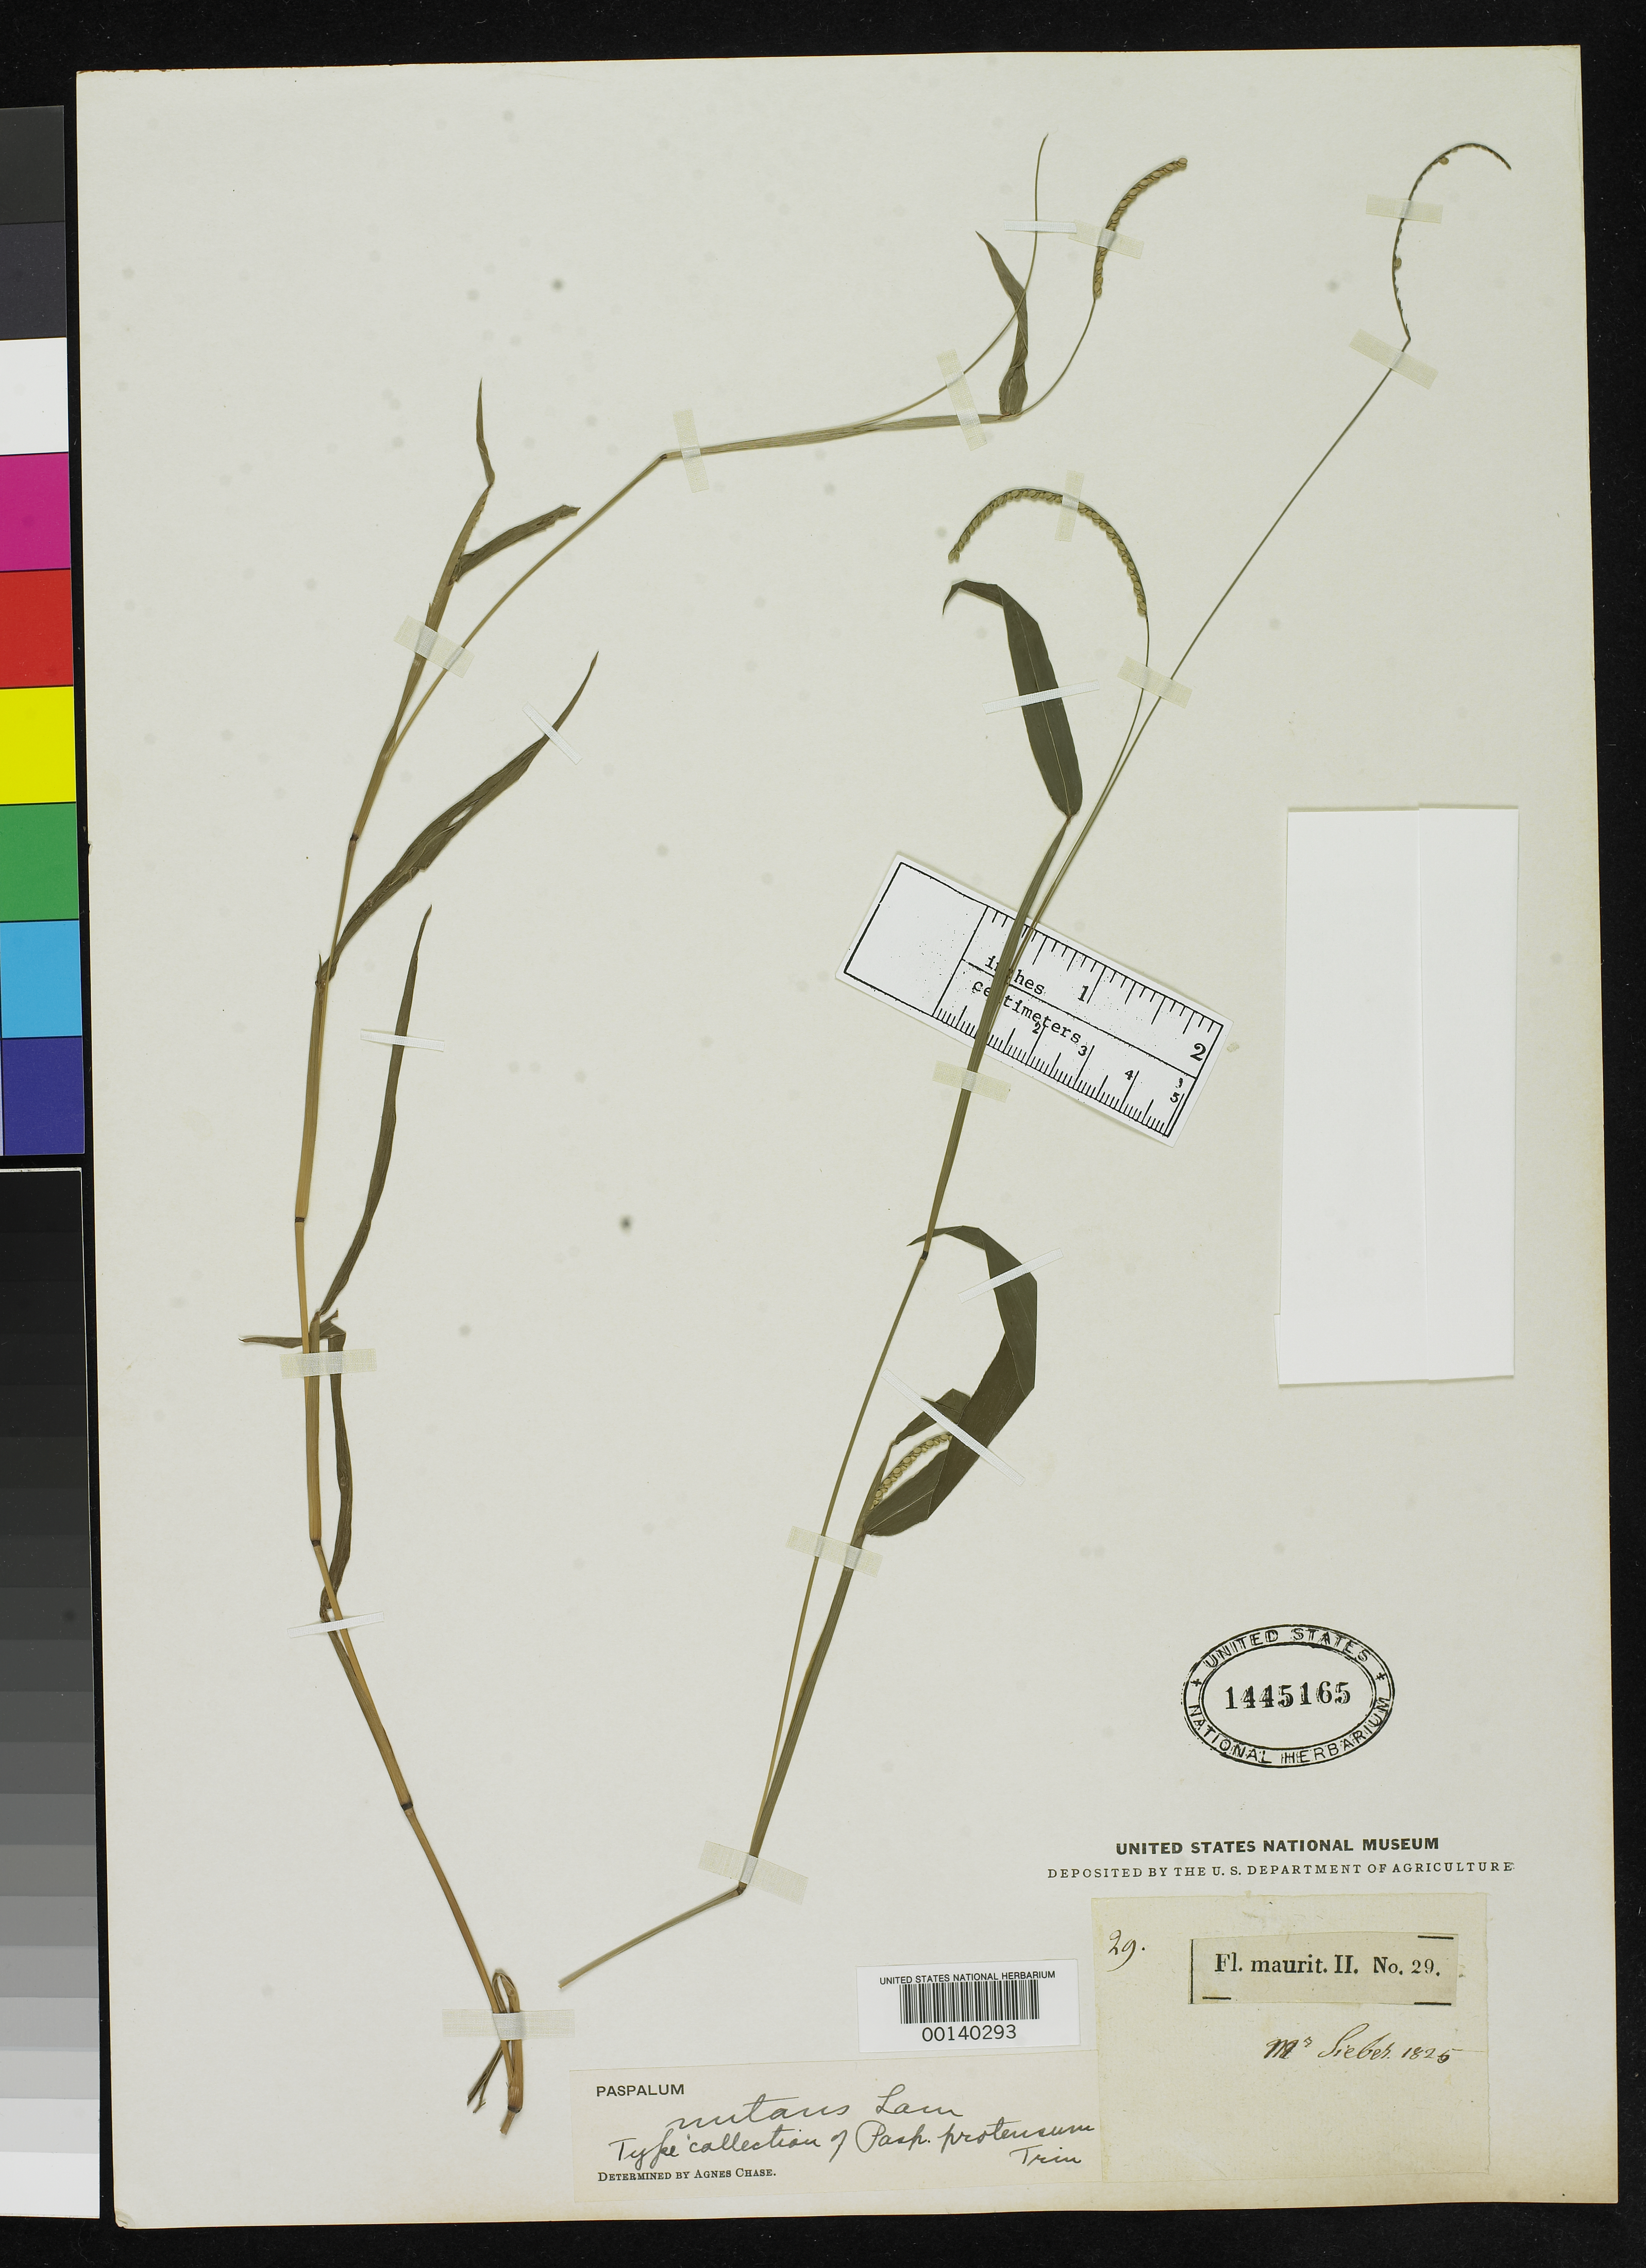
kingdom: Plantae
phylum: Tracheophyta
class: Liliopsida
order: Poales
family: Poaceae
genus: Paspalum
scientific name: Paspalum protensum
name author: Trin.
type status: Isotype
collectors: F. W. Sieber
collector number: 29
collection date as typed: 1825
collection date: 1825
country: Mauritius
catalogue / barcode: US 1445165